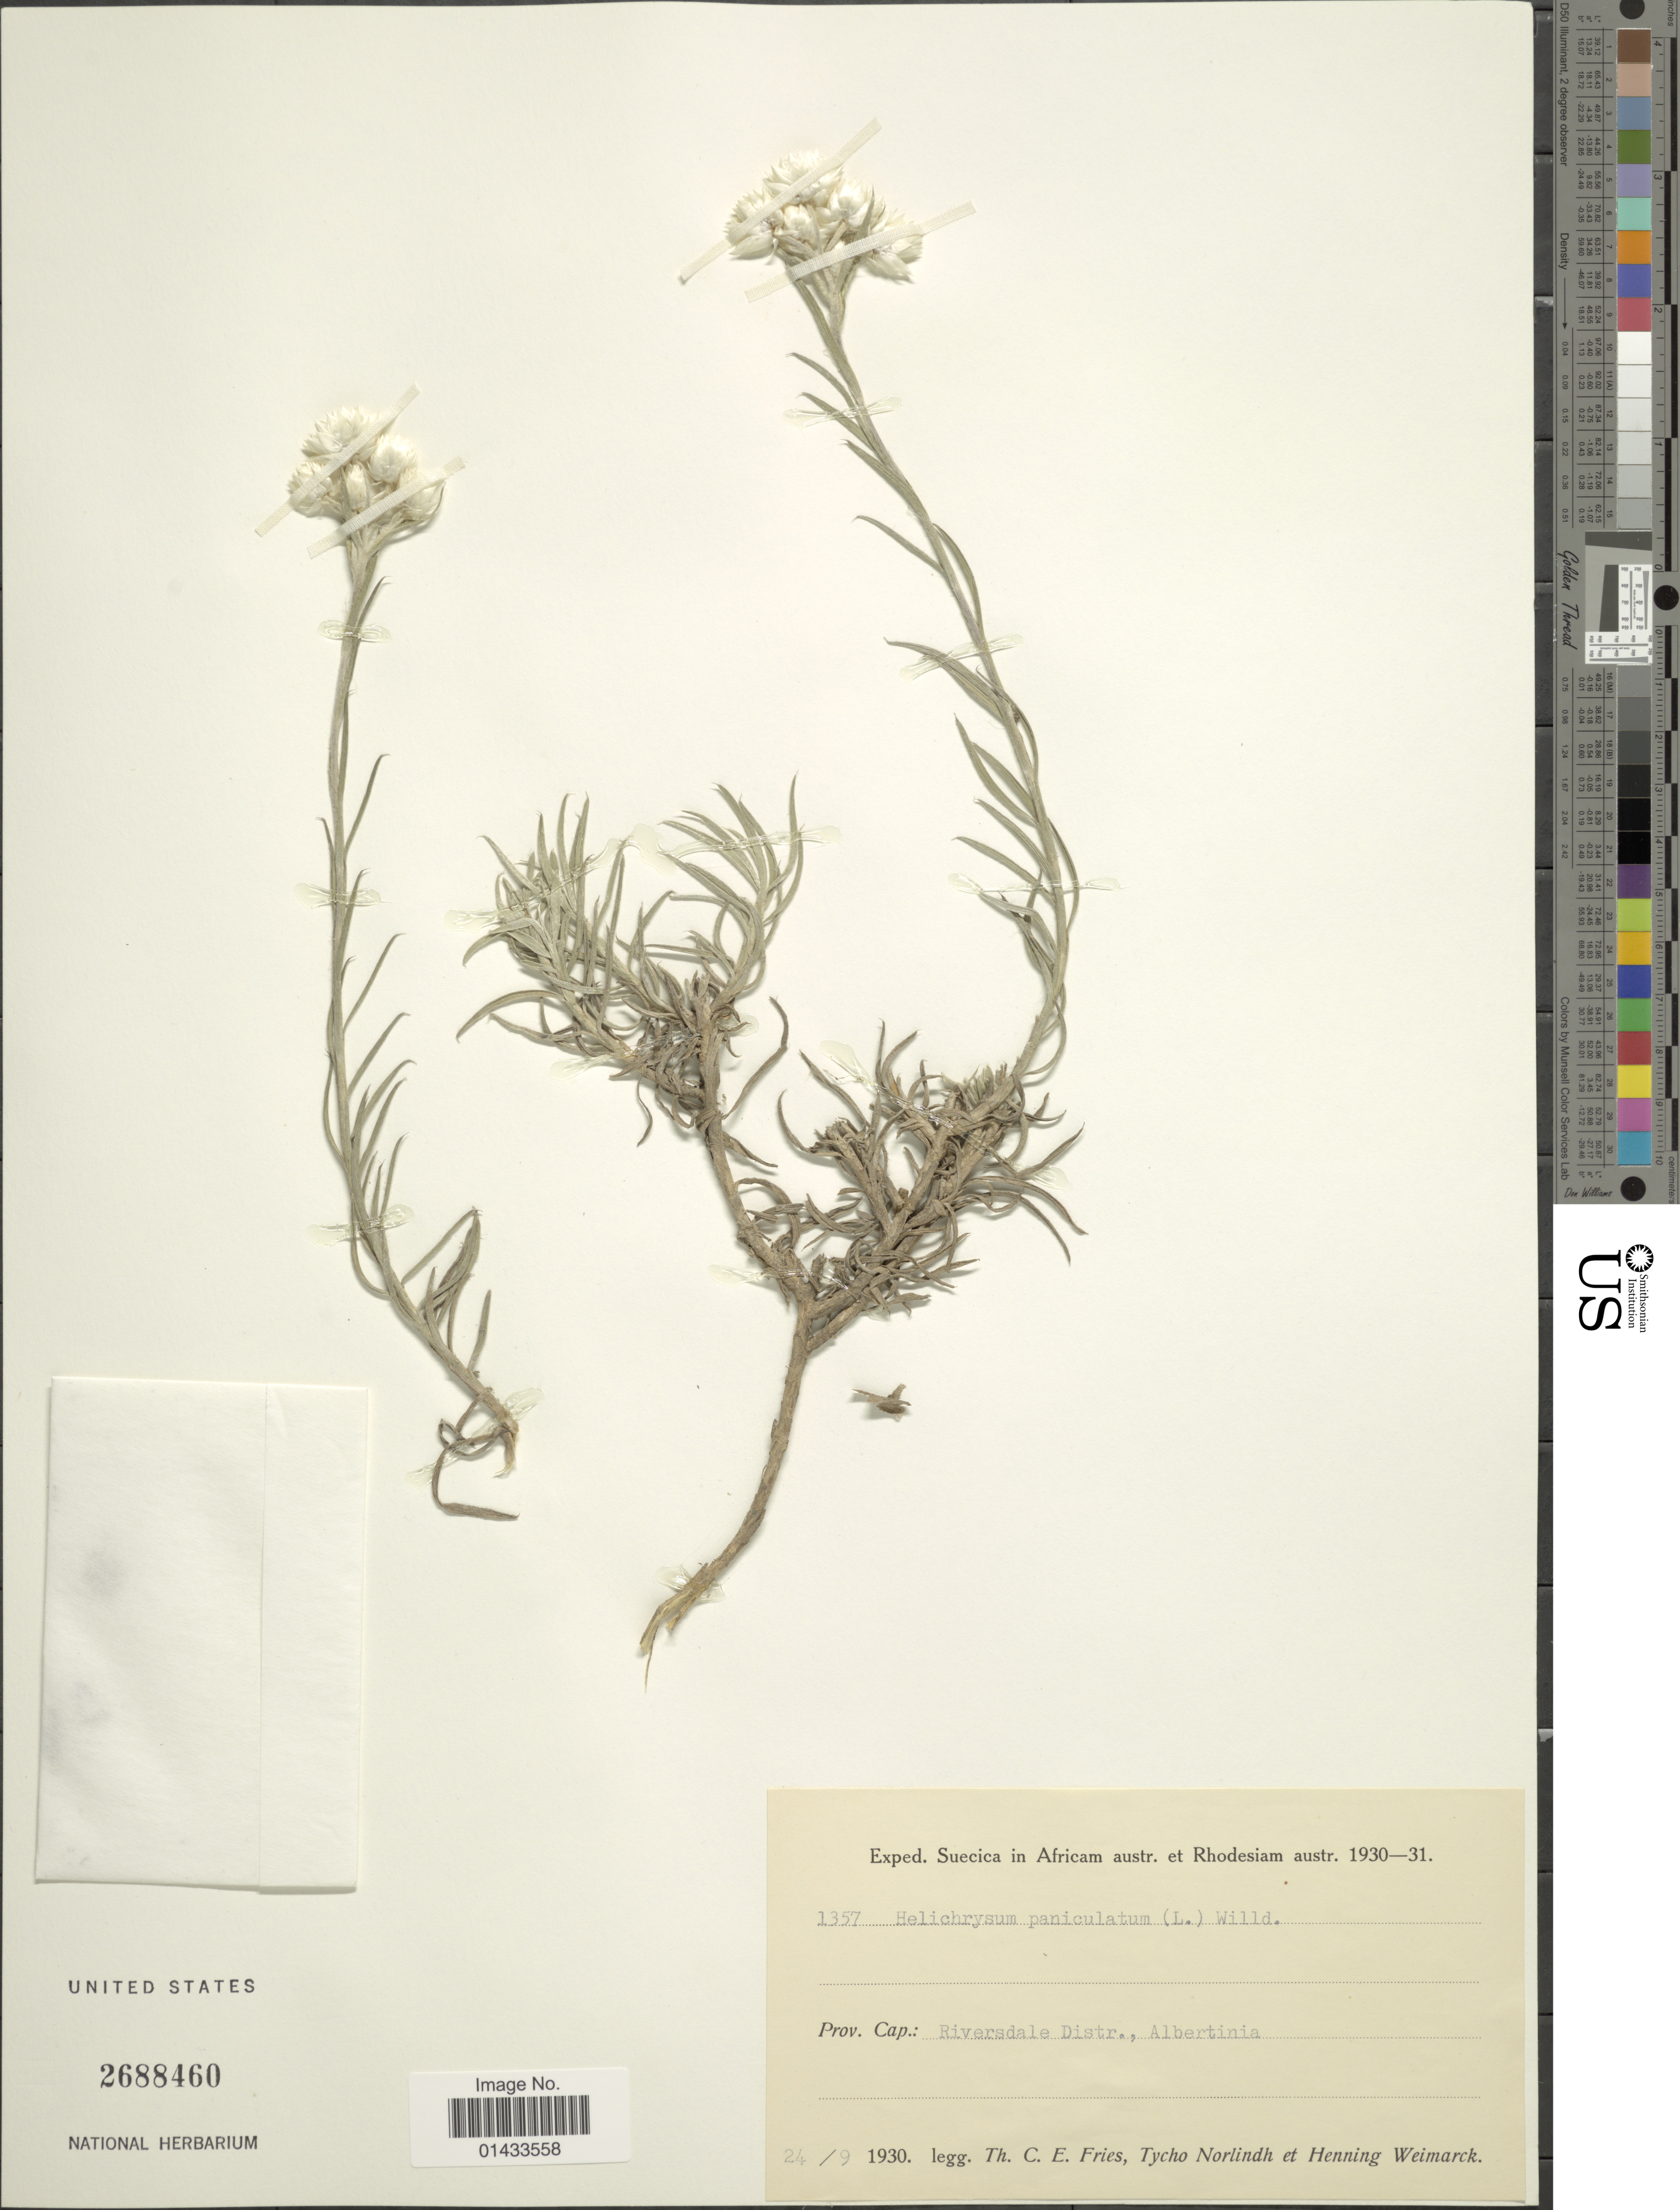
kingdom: Plantae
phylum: Tracheophyta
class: Magnoliopsida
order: Asterales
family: Asteraceae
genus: Helichrysum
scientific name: Helichrysum paniculatum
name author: (L.) A. Cunn.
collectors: T. C. E. Fries, N. T. Norlindh & A. H. Weimarck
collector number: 1357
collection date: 1930-09-24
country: South Africa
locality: Prov. cap.: Riversdale Distr., Albertinia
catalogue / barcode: US 2688460